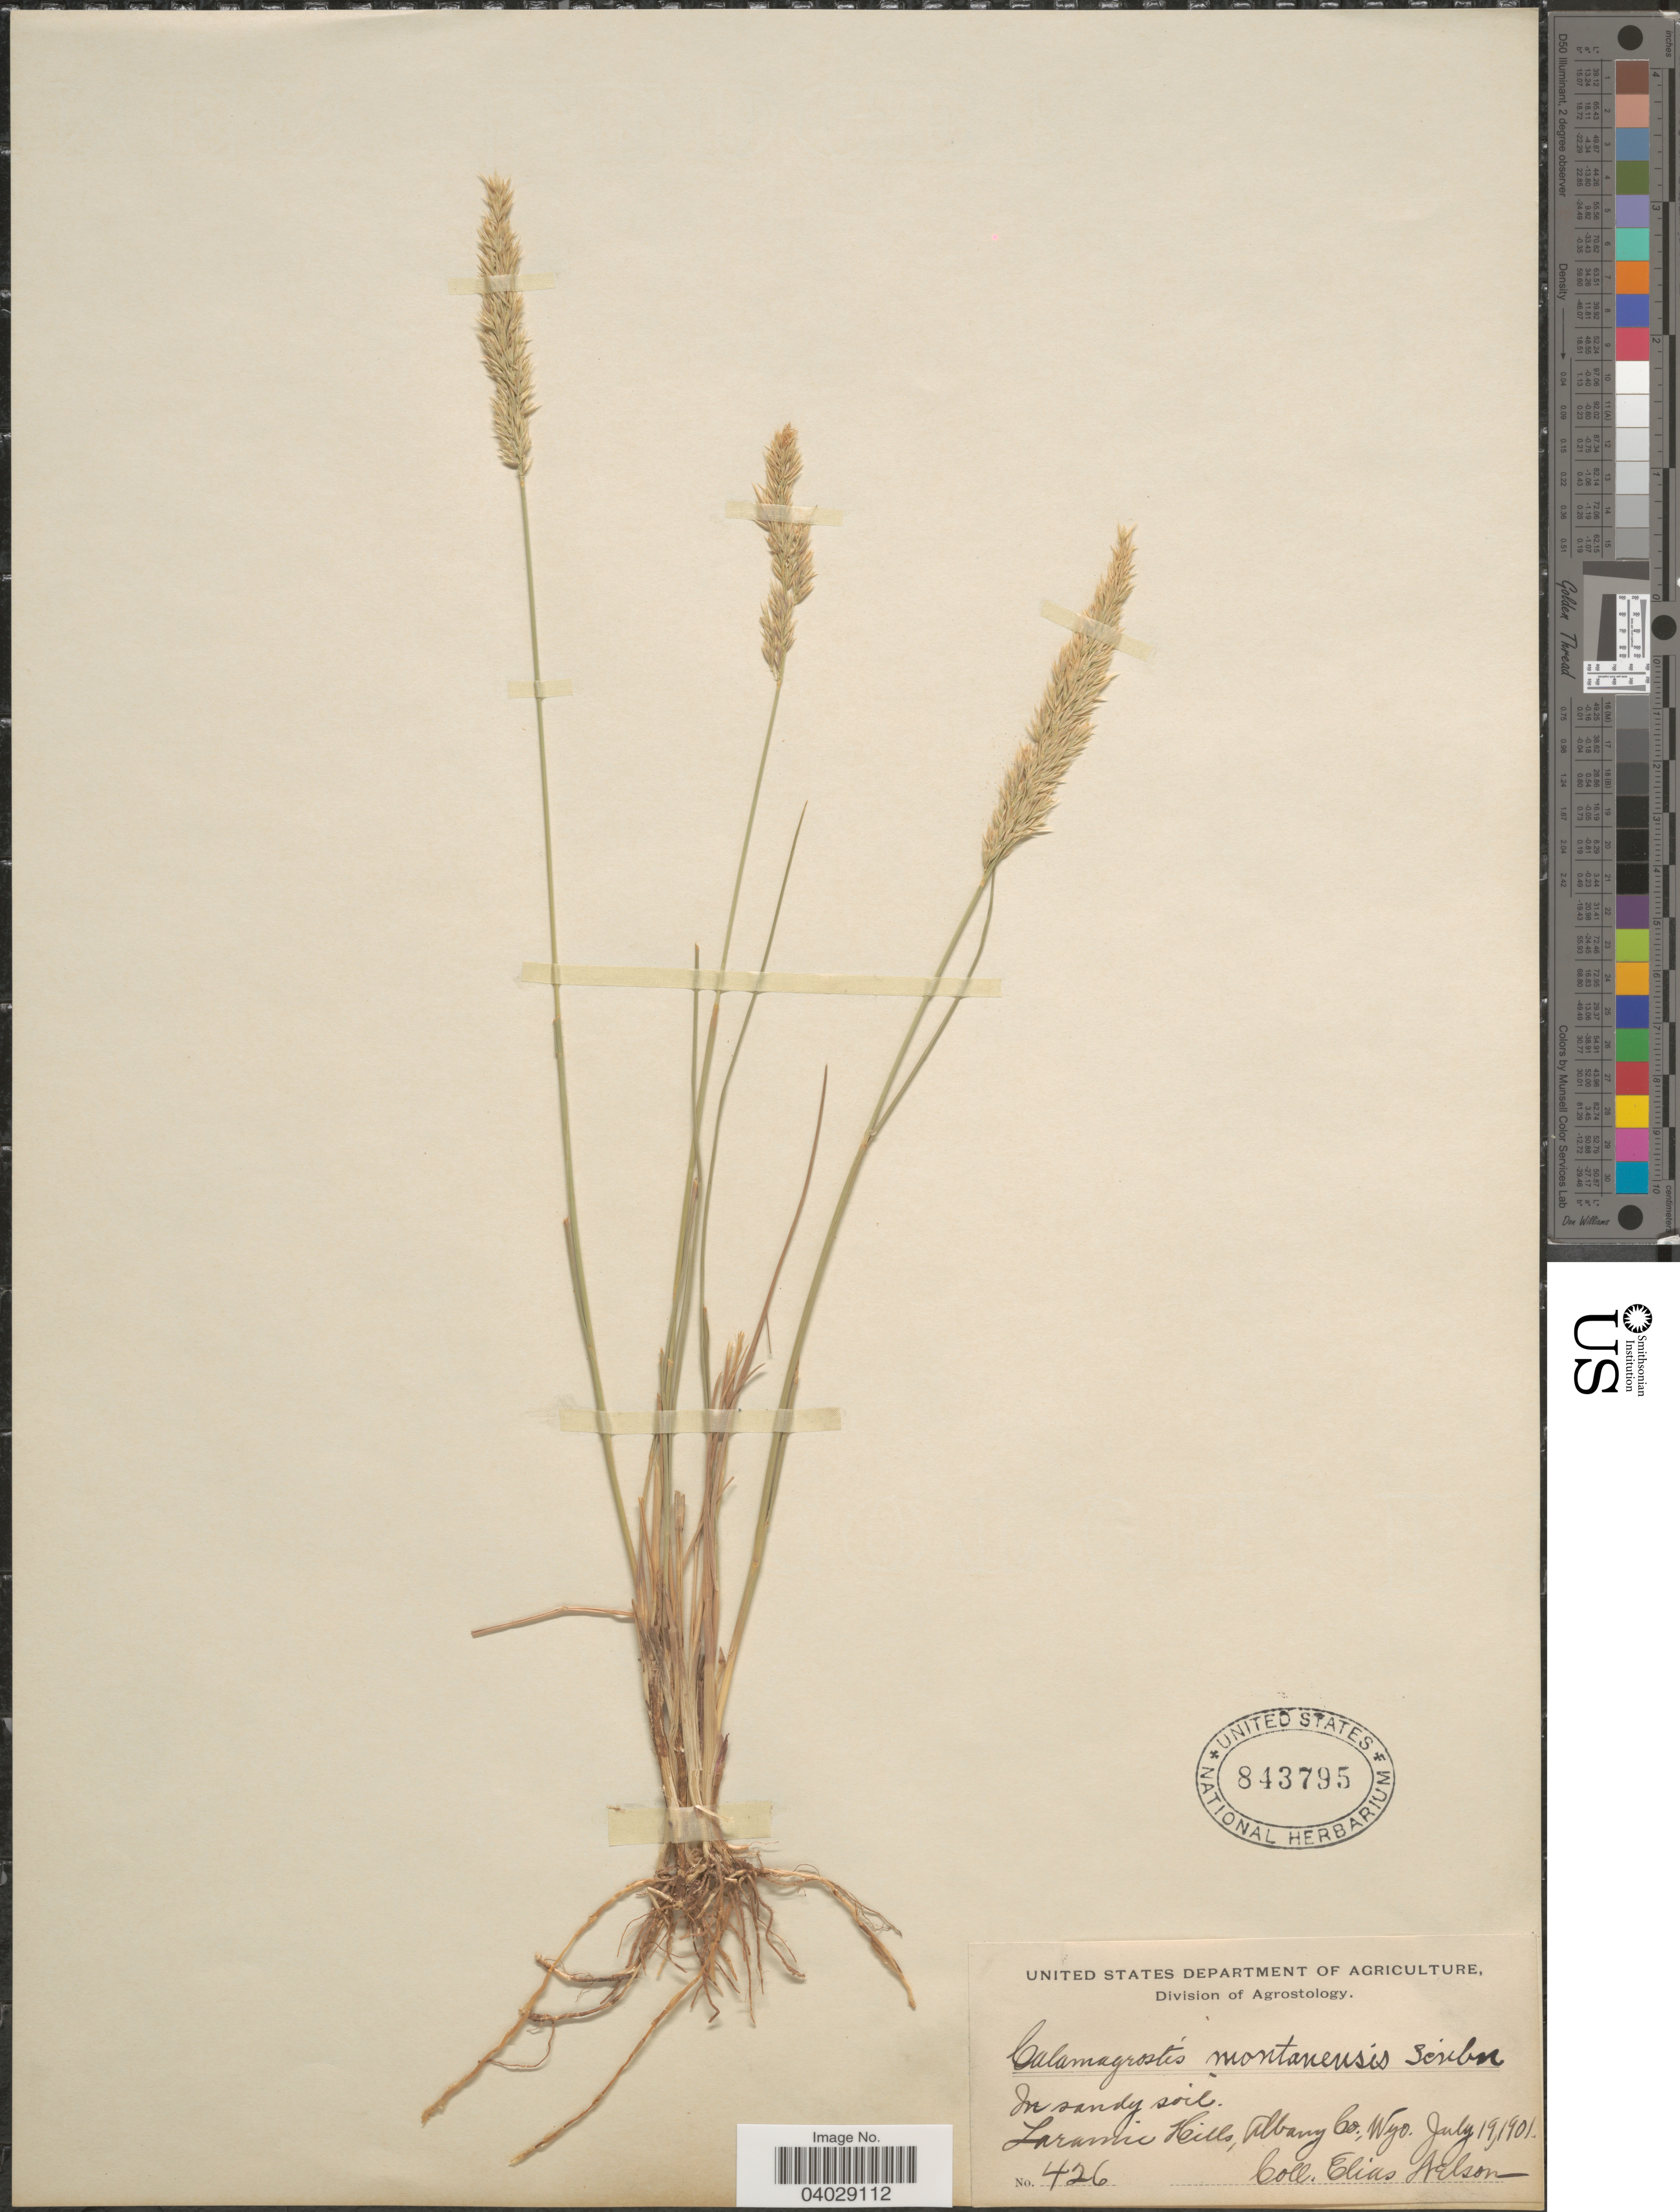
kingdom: Plantae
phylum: Tracheophyta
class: Liliopsida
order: Poales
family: Poaceae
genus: Calamagrostis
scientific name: Calamagrostis montanensis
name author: Scribn. ex Vasey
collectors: E. Nelson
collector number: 426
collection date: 1901-07-19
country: United States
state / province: Wyoming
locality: Laramie Hills, Albany Co.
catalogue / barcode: US 843795